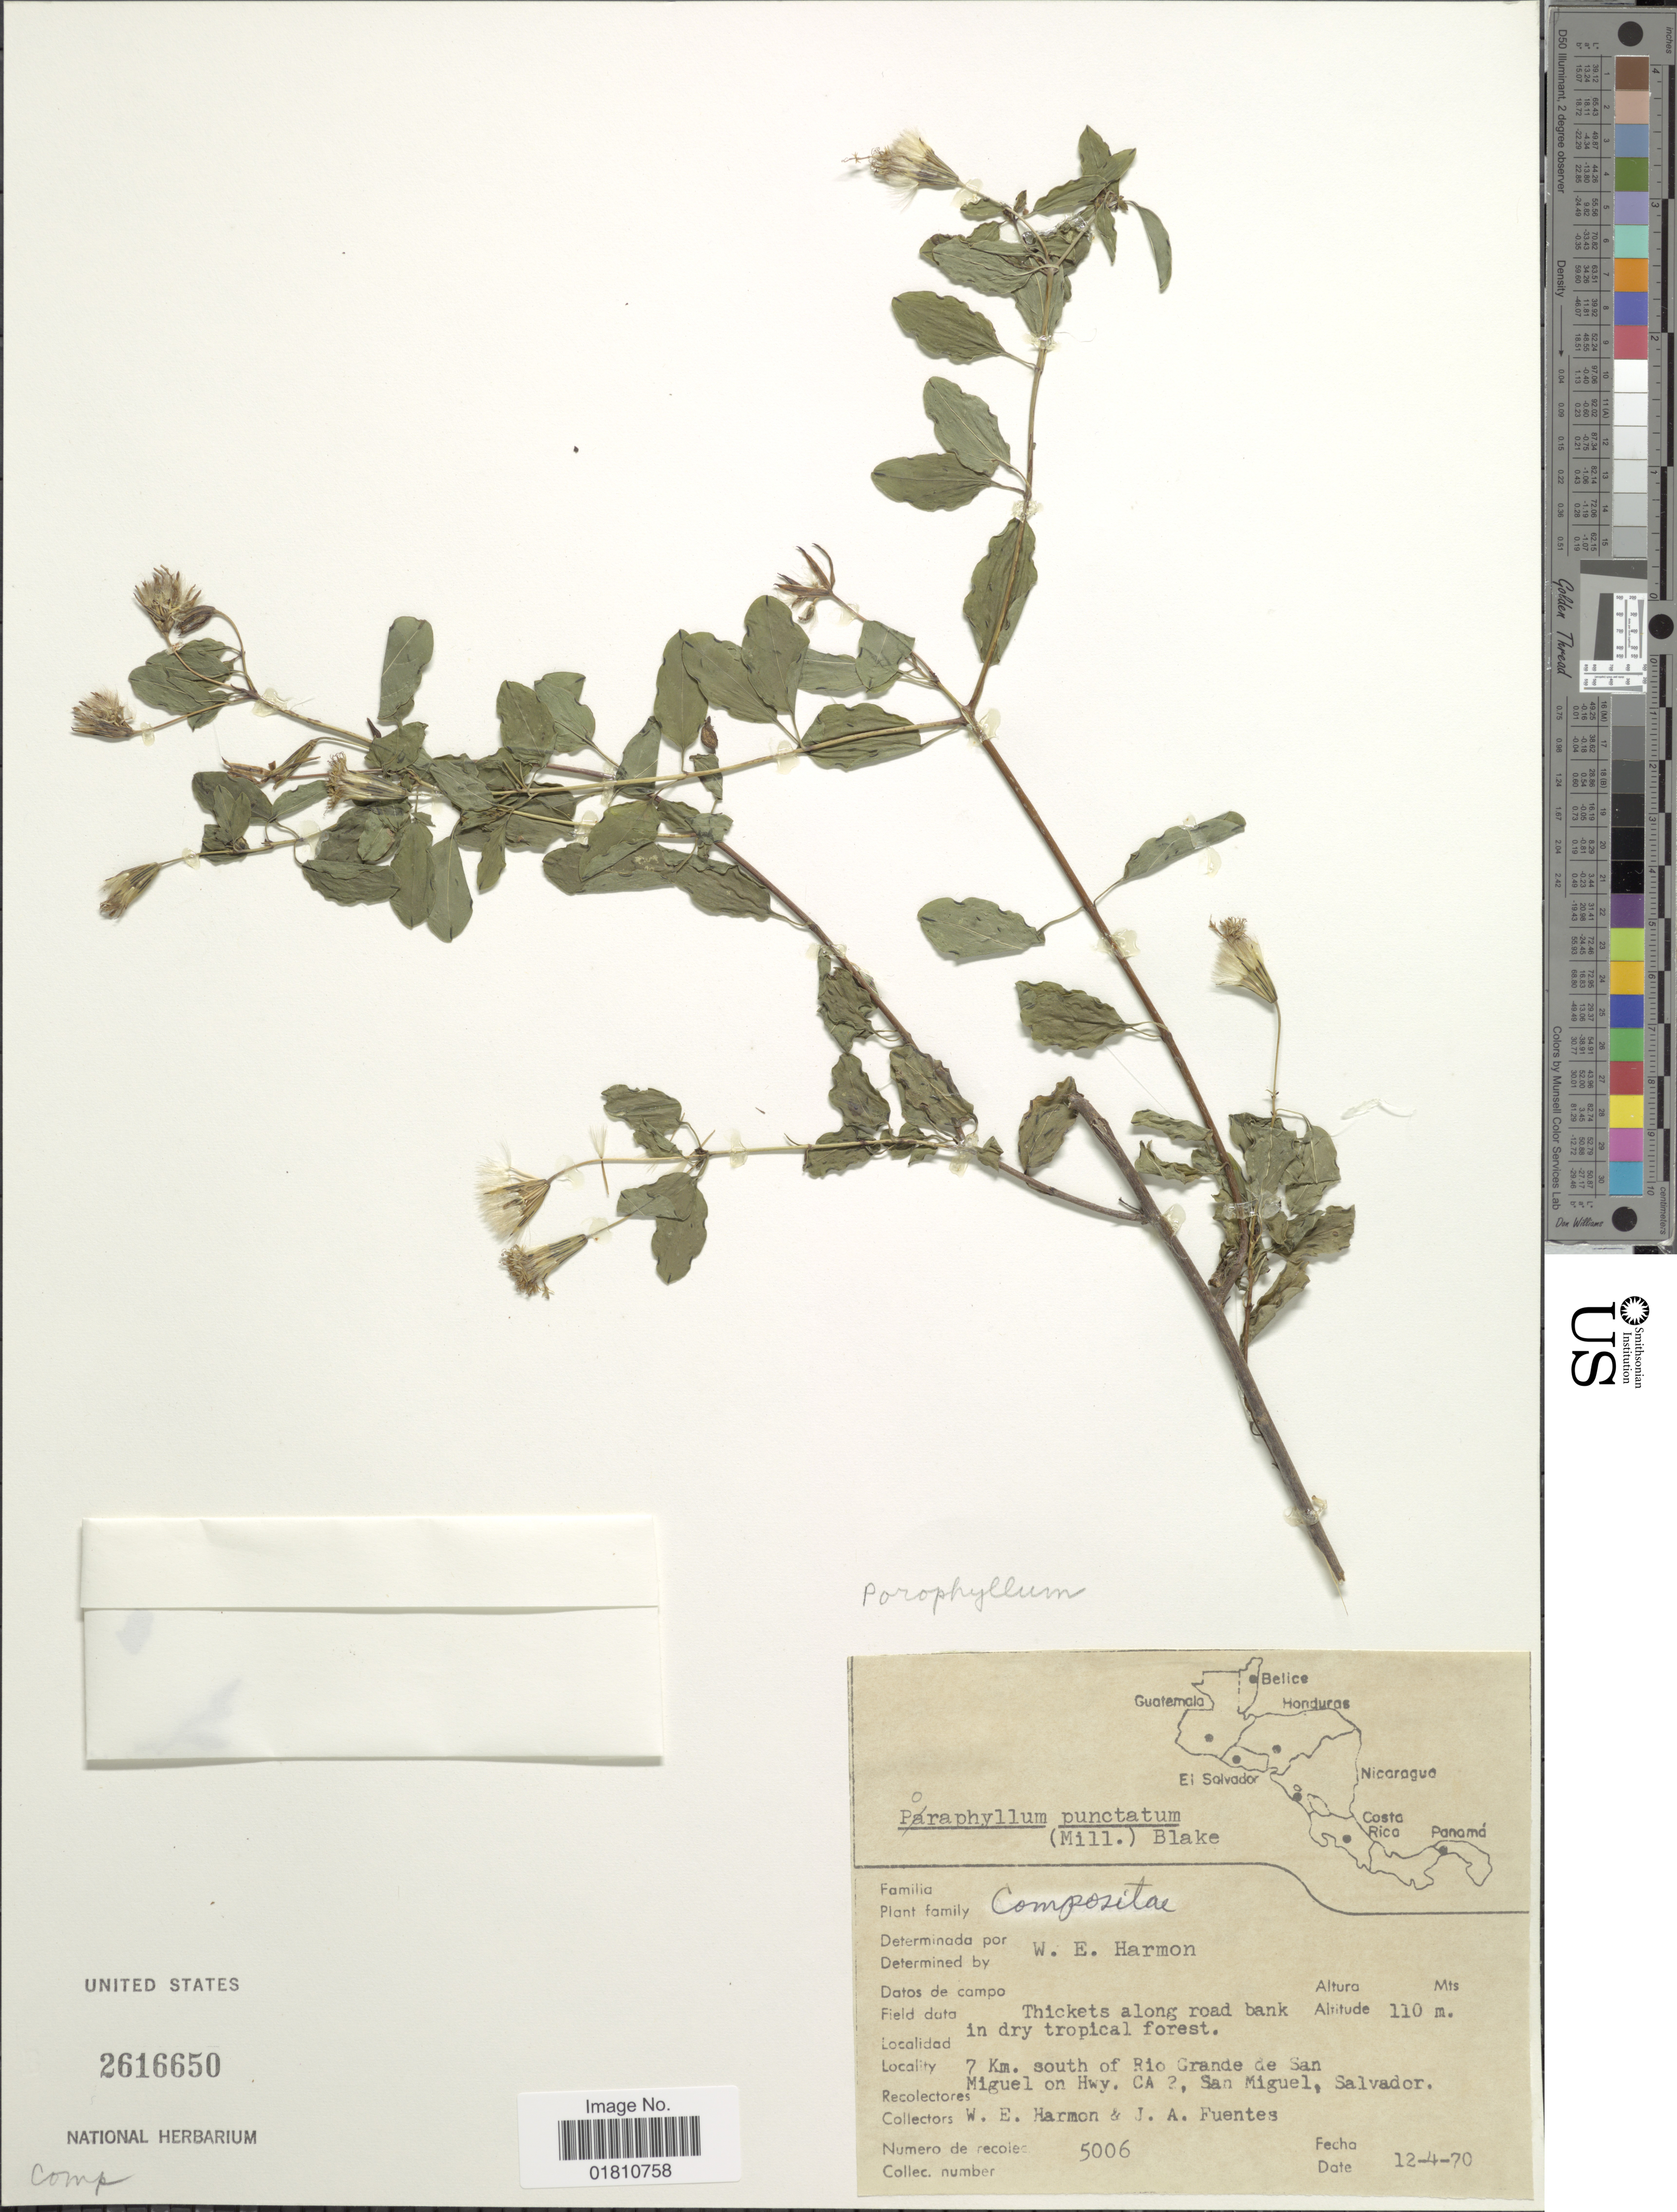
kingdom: Plantae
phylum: Tracheophyta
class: Magnoliopsida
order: Asterales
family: Asteraceae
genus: Porophyllum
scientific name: Porophyllum punctatum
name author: (Mill.) S.F. Blake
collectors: W. E. Harmon & J. Fuentes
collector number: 5006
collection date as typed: Transcribed d/m/y: 12/4/70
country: El Salvador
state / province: San Miguel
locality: Thickets along road bank in dry tropical forest, 7 Km. south of Rio Grande de San Miguel on Hwy. CA 2.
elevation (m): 110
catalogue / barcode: US 2616650